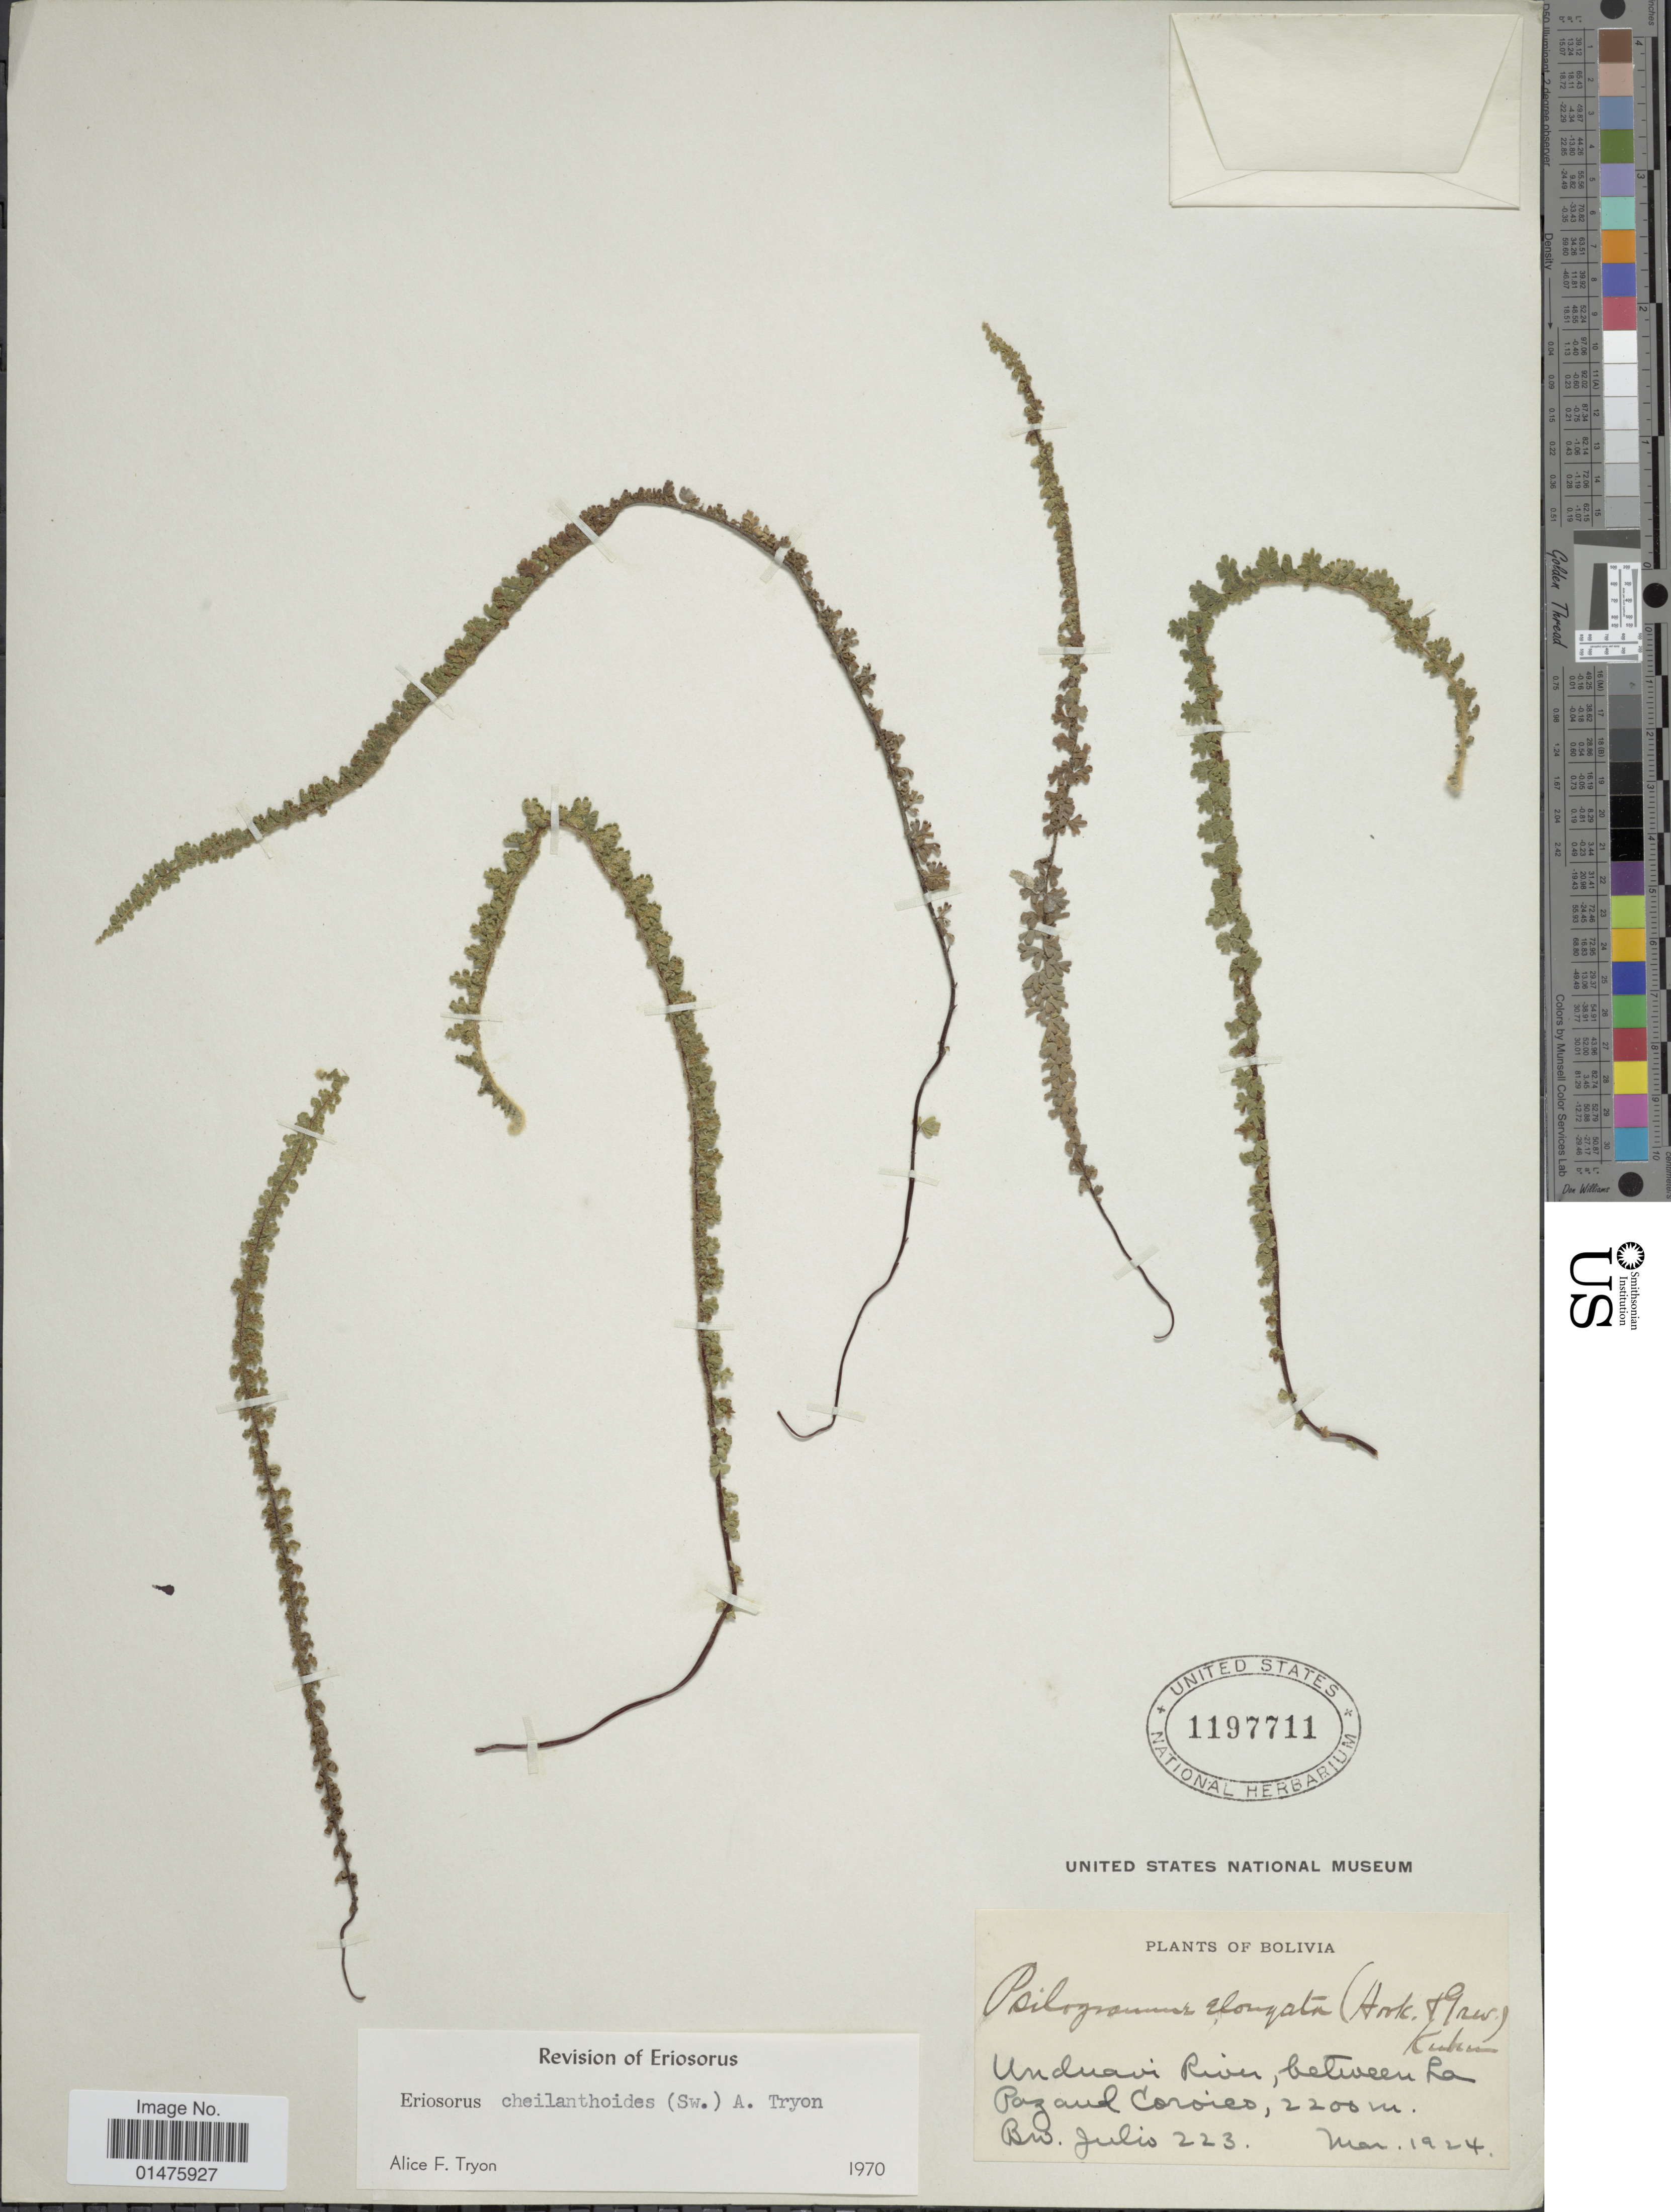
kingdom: Plantae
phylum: Tracheophyta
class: Polypodiopsida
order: Polypodiales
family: Pteridaceae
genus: Jamesonia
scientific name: Jamesonia cheilanthoides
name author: (Sw.) Christenh.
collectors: Bro. Julio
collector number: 223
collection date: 1924-03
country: Bolivia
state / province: La Paz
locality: Unduavi River, between La Paz and Coroies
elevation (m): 2200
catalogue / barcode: US 1197711